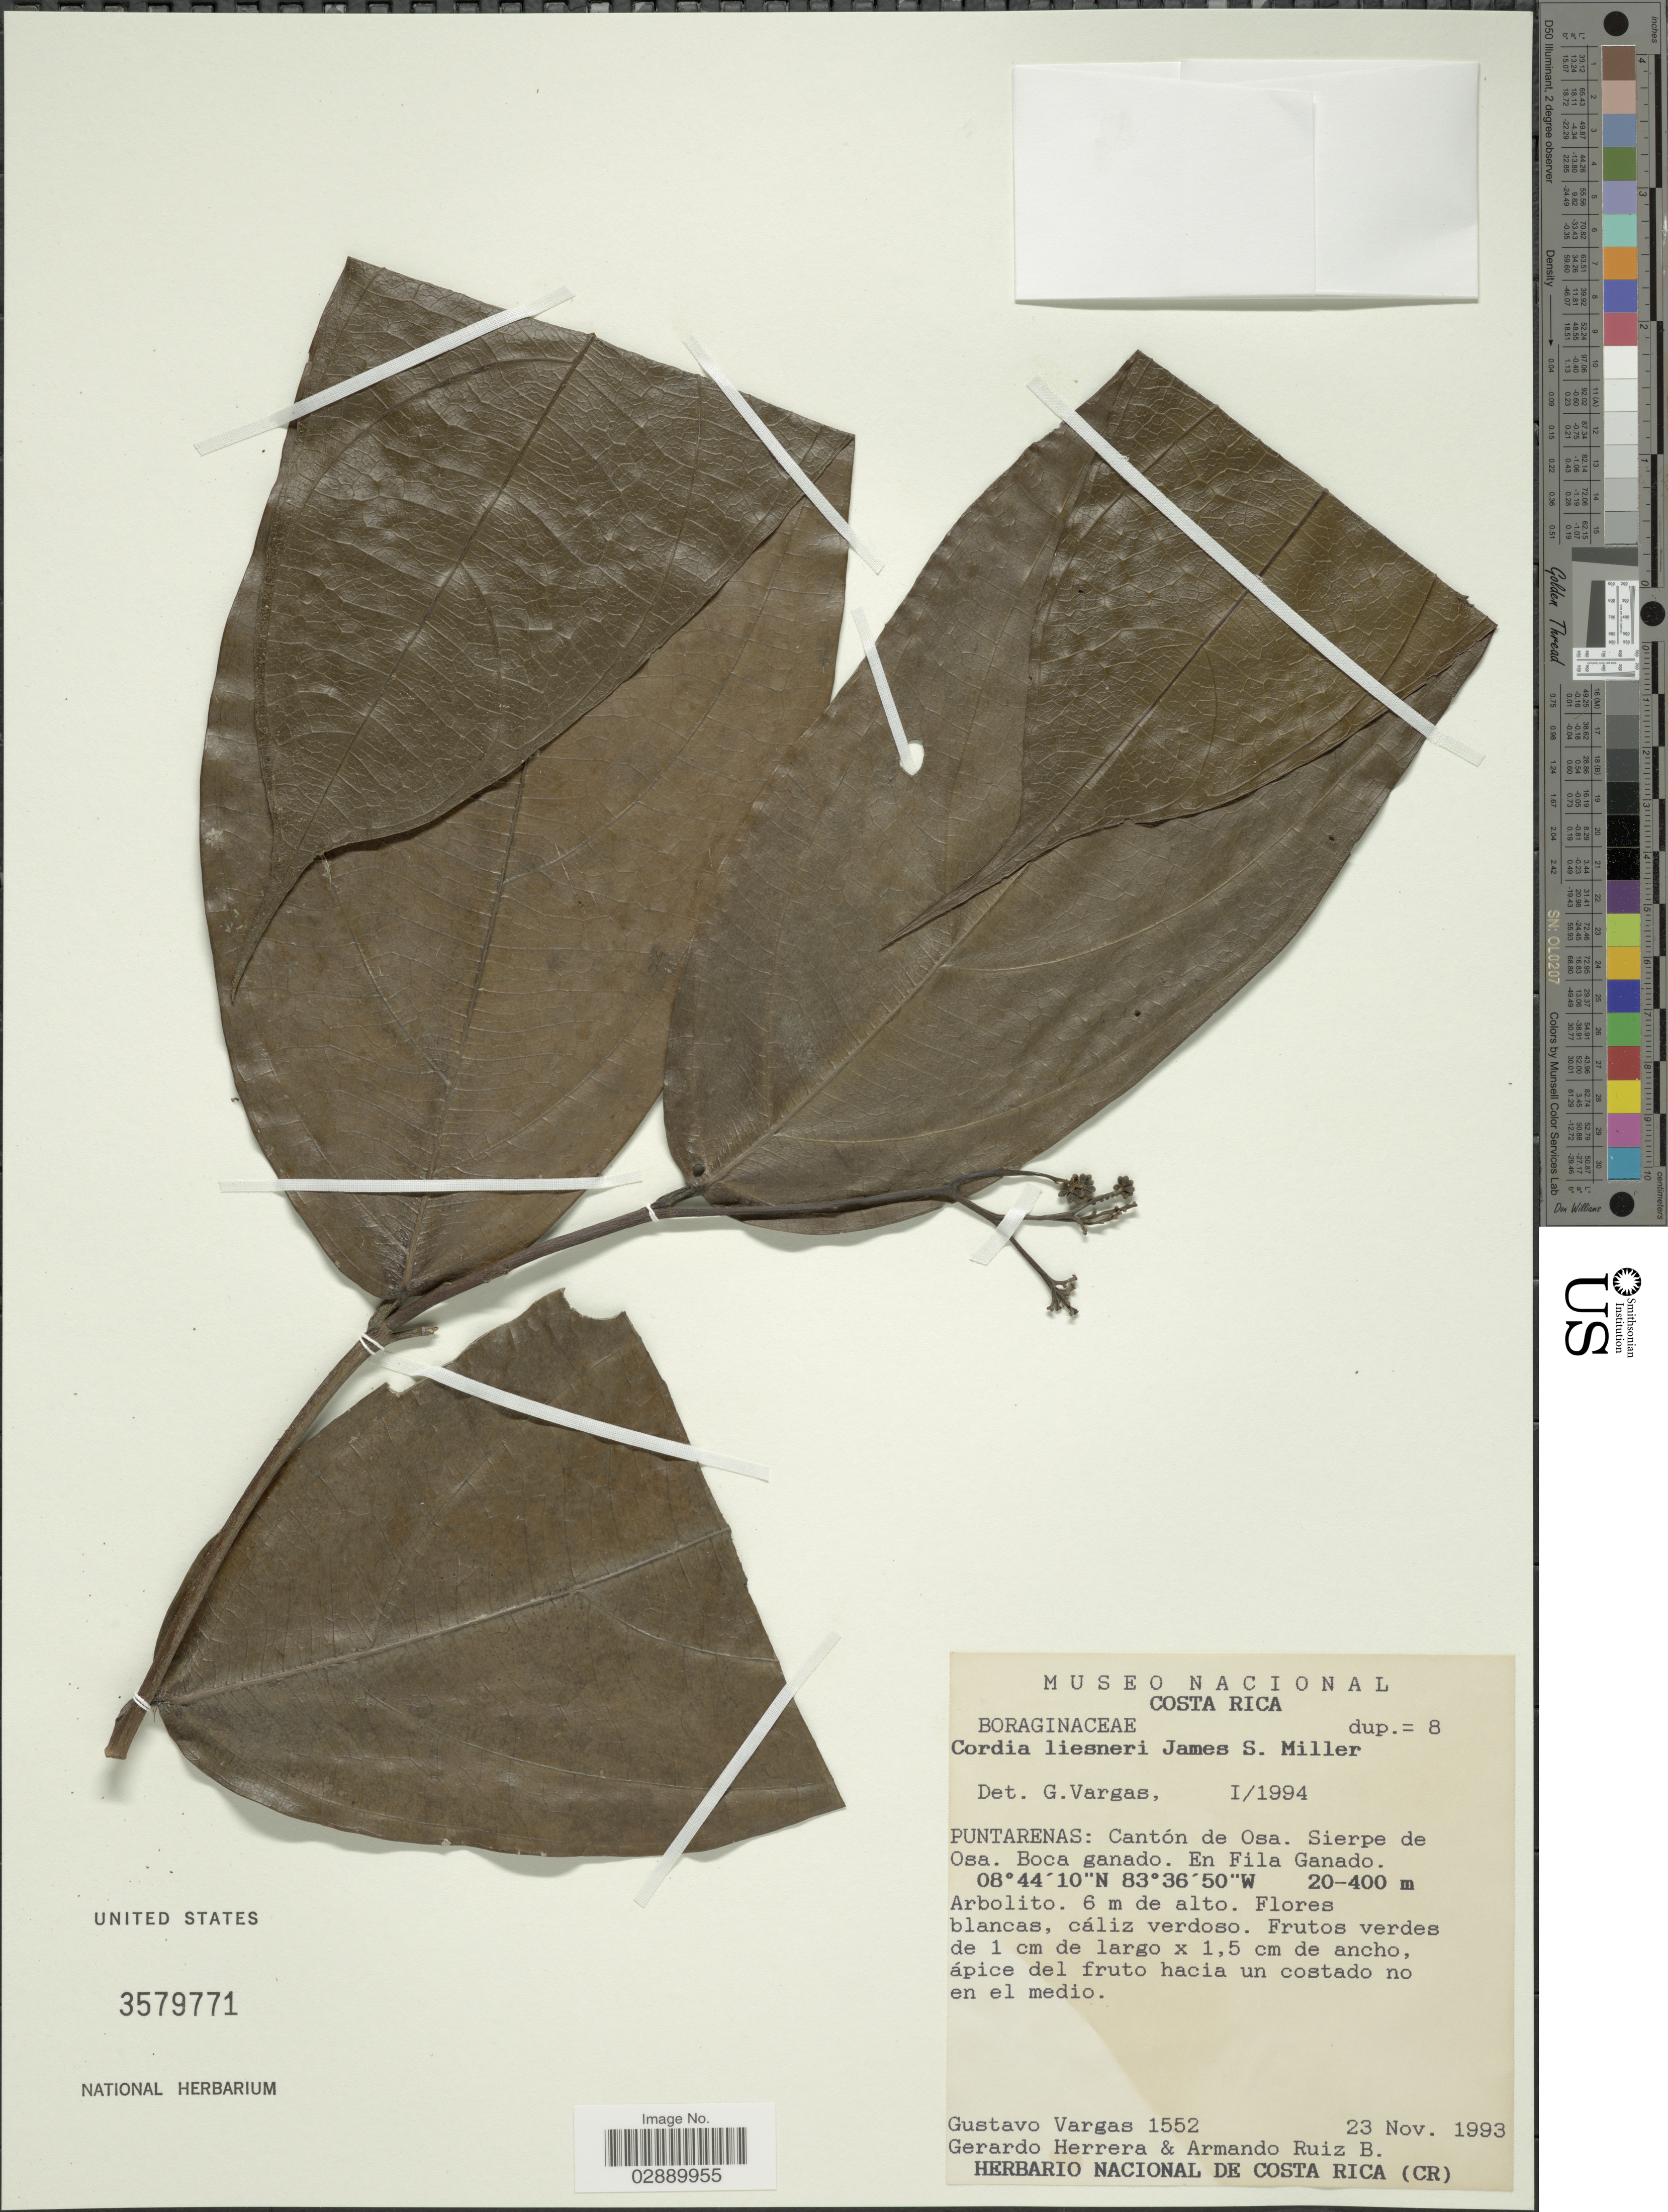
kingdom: Plantae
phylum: Tracheophyta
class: Magnoliopsida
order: Boraginales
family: Cordiaceae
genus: Cordia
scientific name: Cordia liesneri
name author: J.S. Mill.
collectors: G. Vargas, G. Herrera & A. Ruiz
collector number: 1552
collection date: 1993-11-23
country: Costa Rica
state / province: Puntarenas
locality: Cantón de Osa. Sierpe de Osa. Boca ganado. En Fila Ganado.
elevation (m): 20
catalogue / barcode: US 3579771